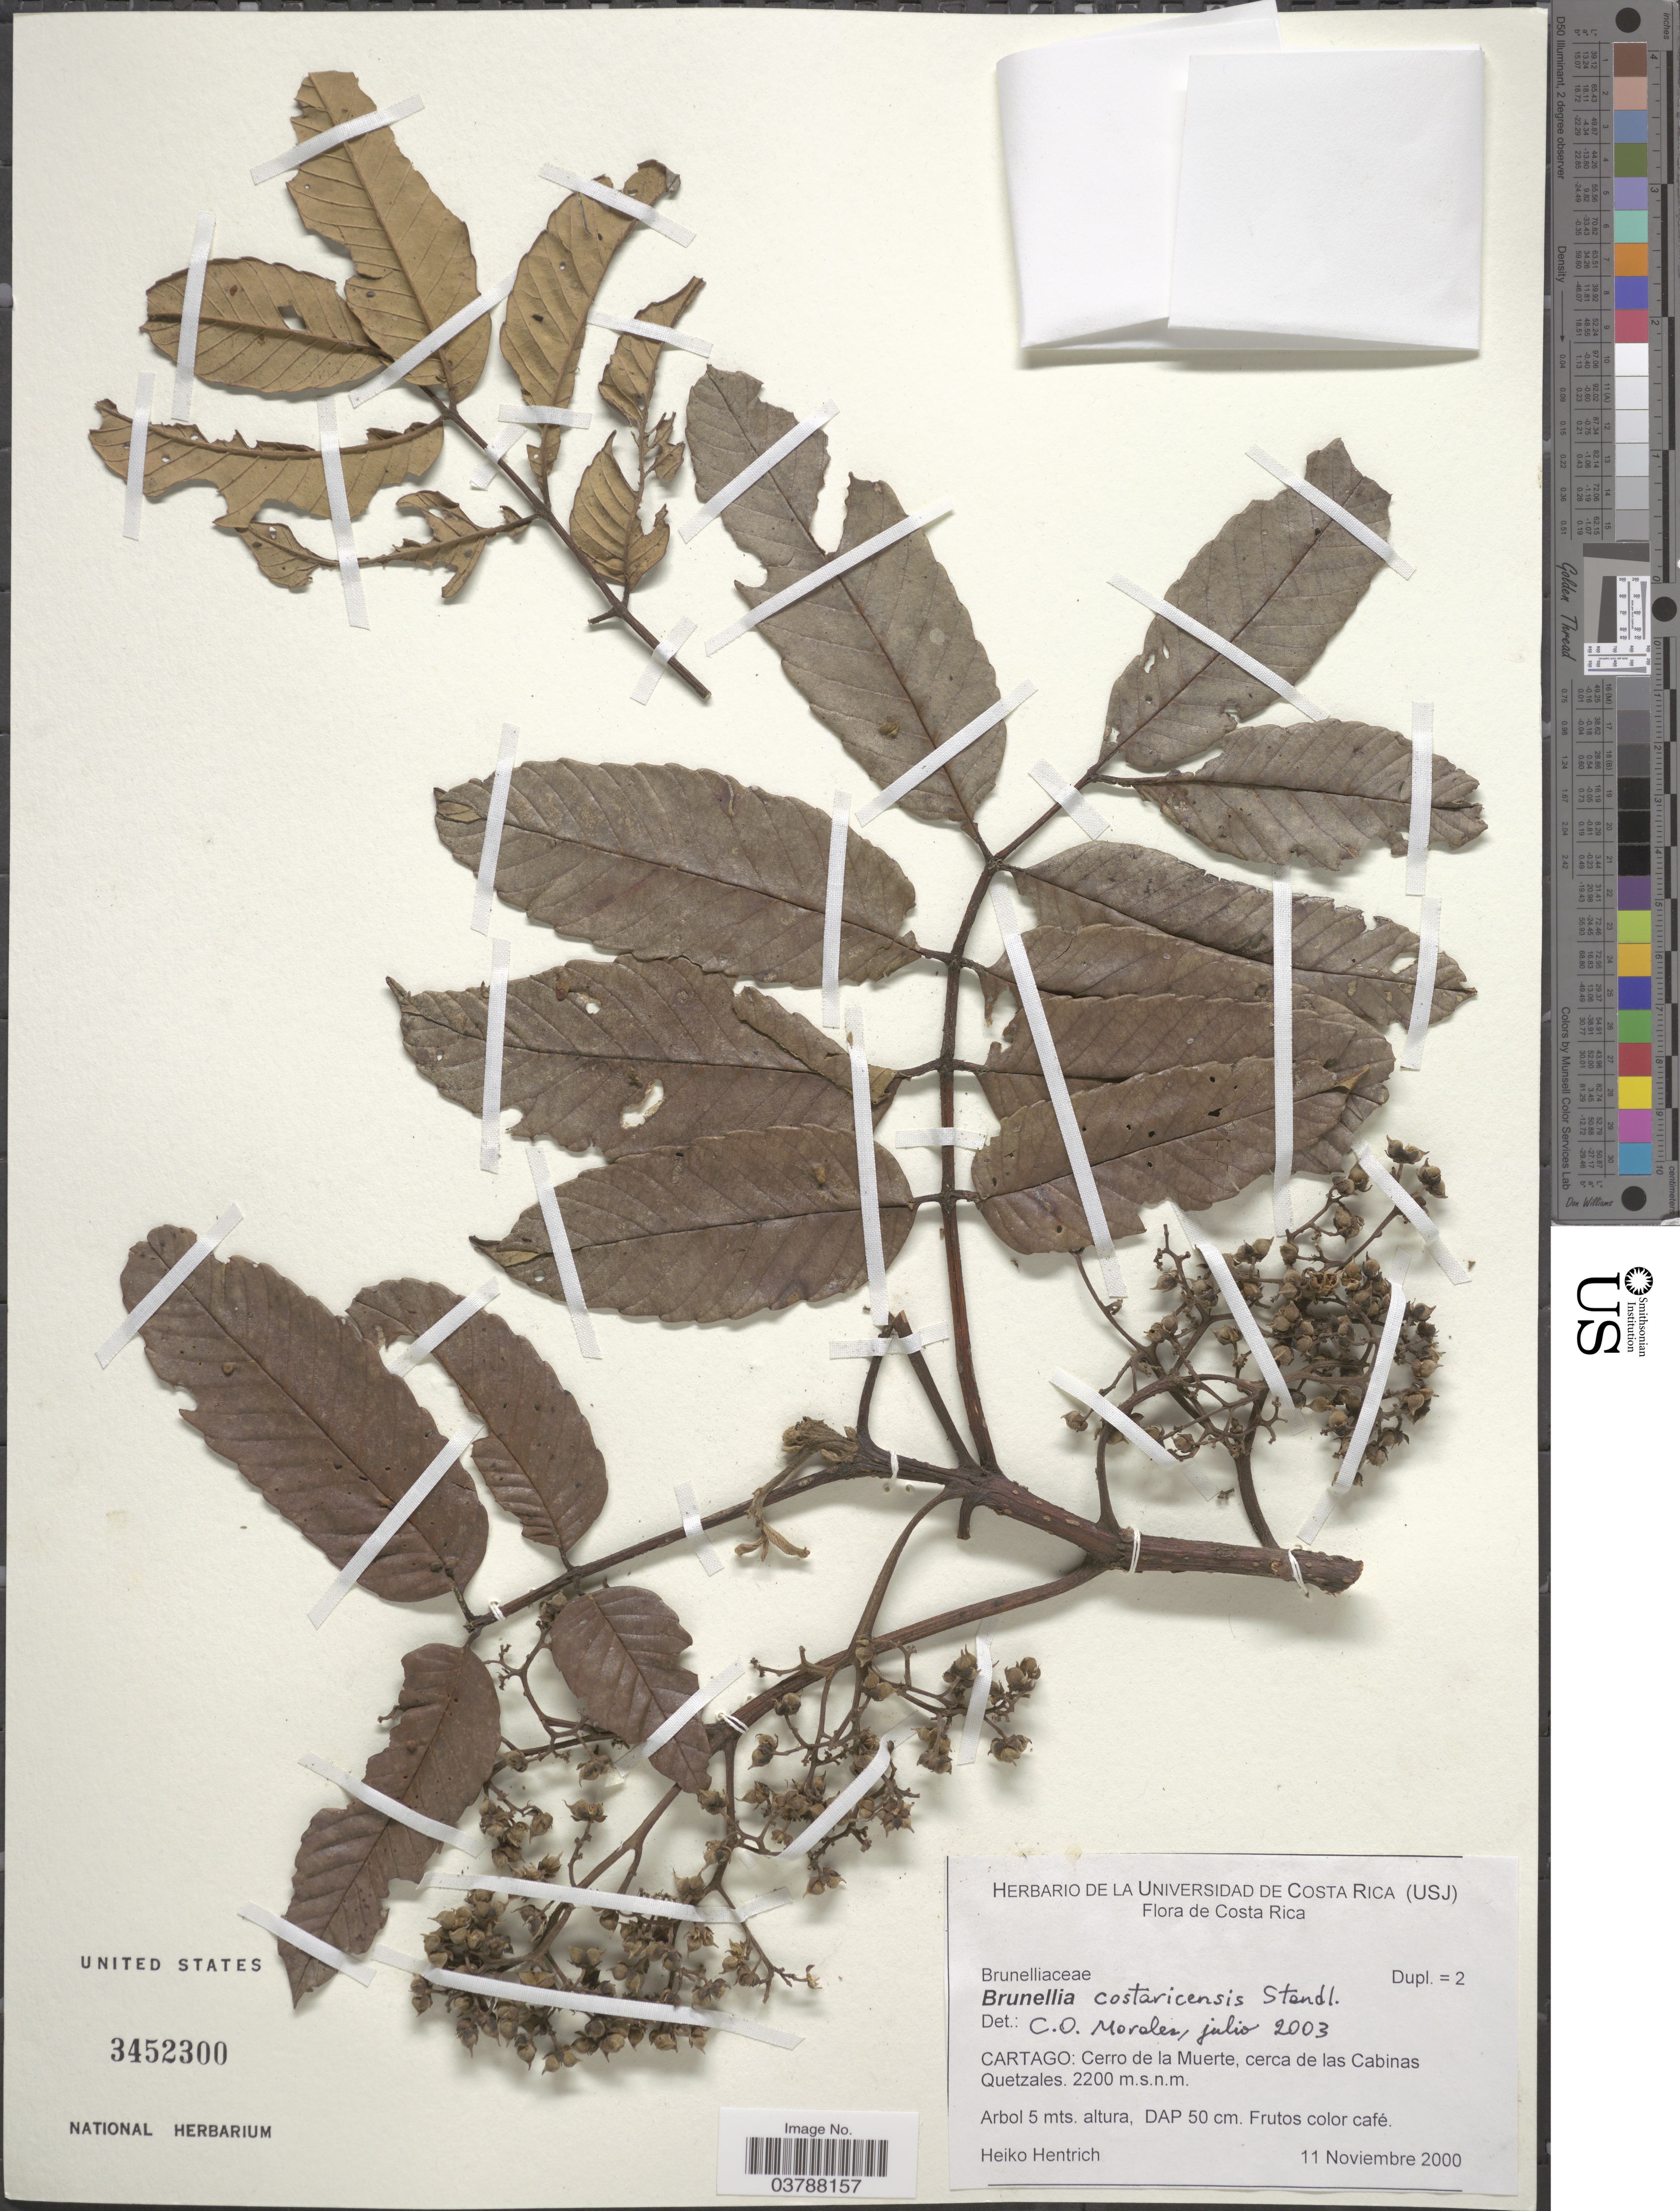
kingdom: Plantae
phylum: Tracheophyta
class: Magnoliopsida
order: Oxalidales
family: Brunelliaceae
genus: Brunellia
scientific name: Brunellia costaricensis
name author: Standl.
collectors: H. Hentrich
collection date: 2000-11-11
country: Costa Rica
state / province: Cartago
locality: Cerro de la Muerte, cerca de las Cabinas Quetzales.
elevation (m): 2200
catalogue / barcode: US 3452300